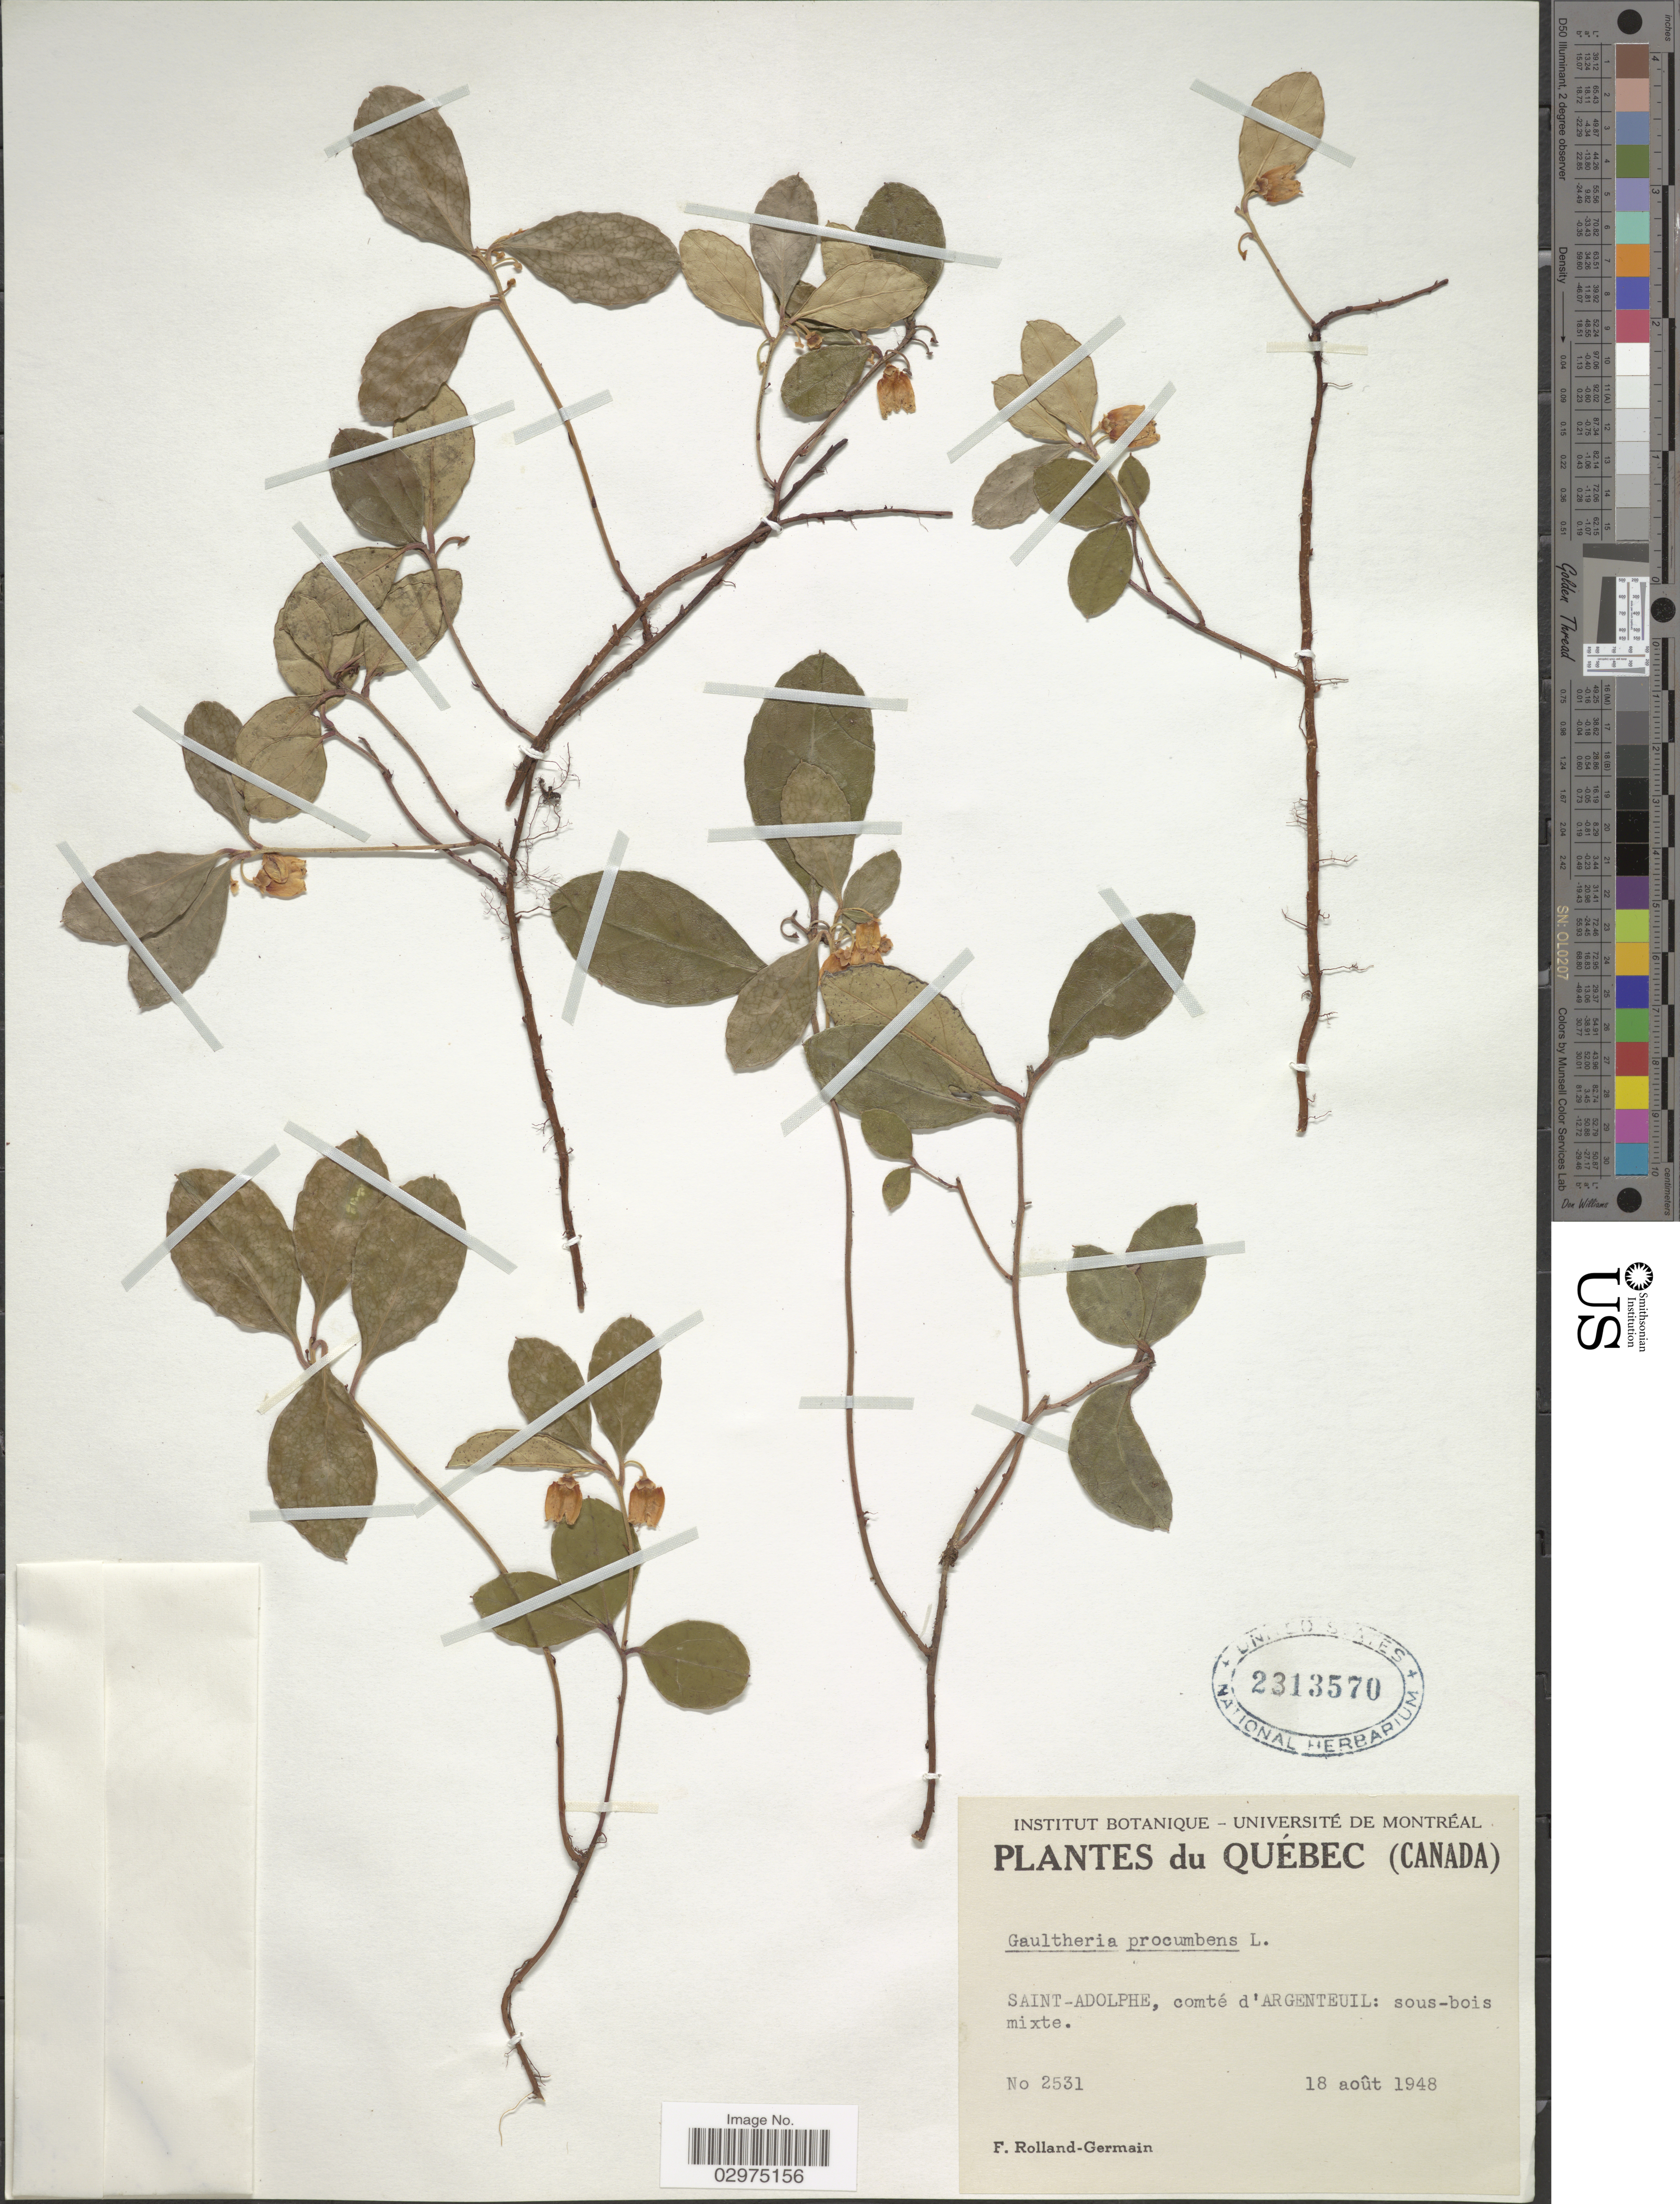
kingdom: Plantae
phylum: Tracheophyta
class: Magnoliopsida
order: Ericales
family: Ericaceae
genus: Gaultheria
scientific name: Gaultheria procumbens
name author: L.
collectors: Rolland-Germain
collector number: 2531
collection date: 1948-08-18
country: Canada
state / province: Quebec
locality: Saint-Adolphe, comté d'Argenteuil.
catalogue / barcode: US 2313570